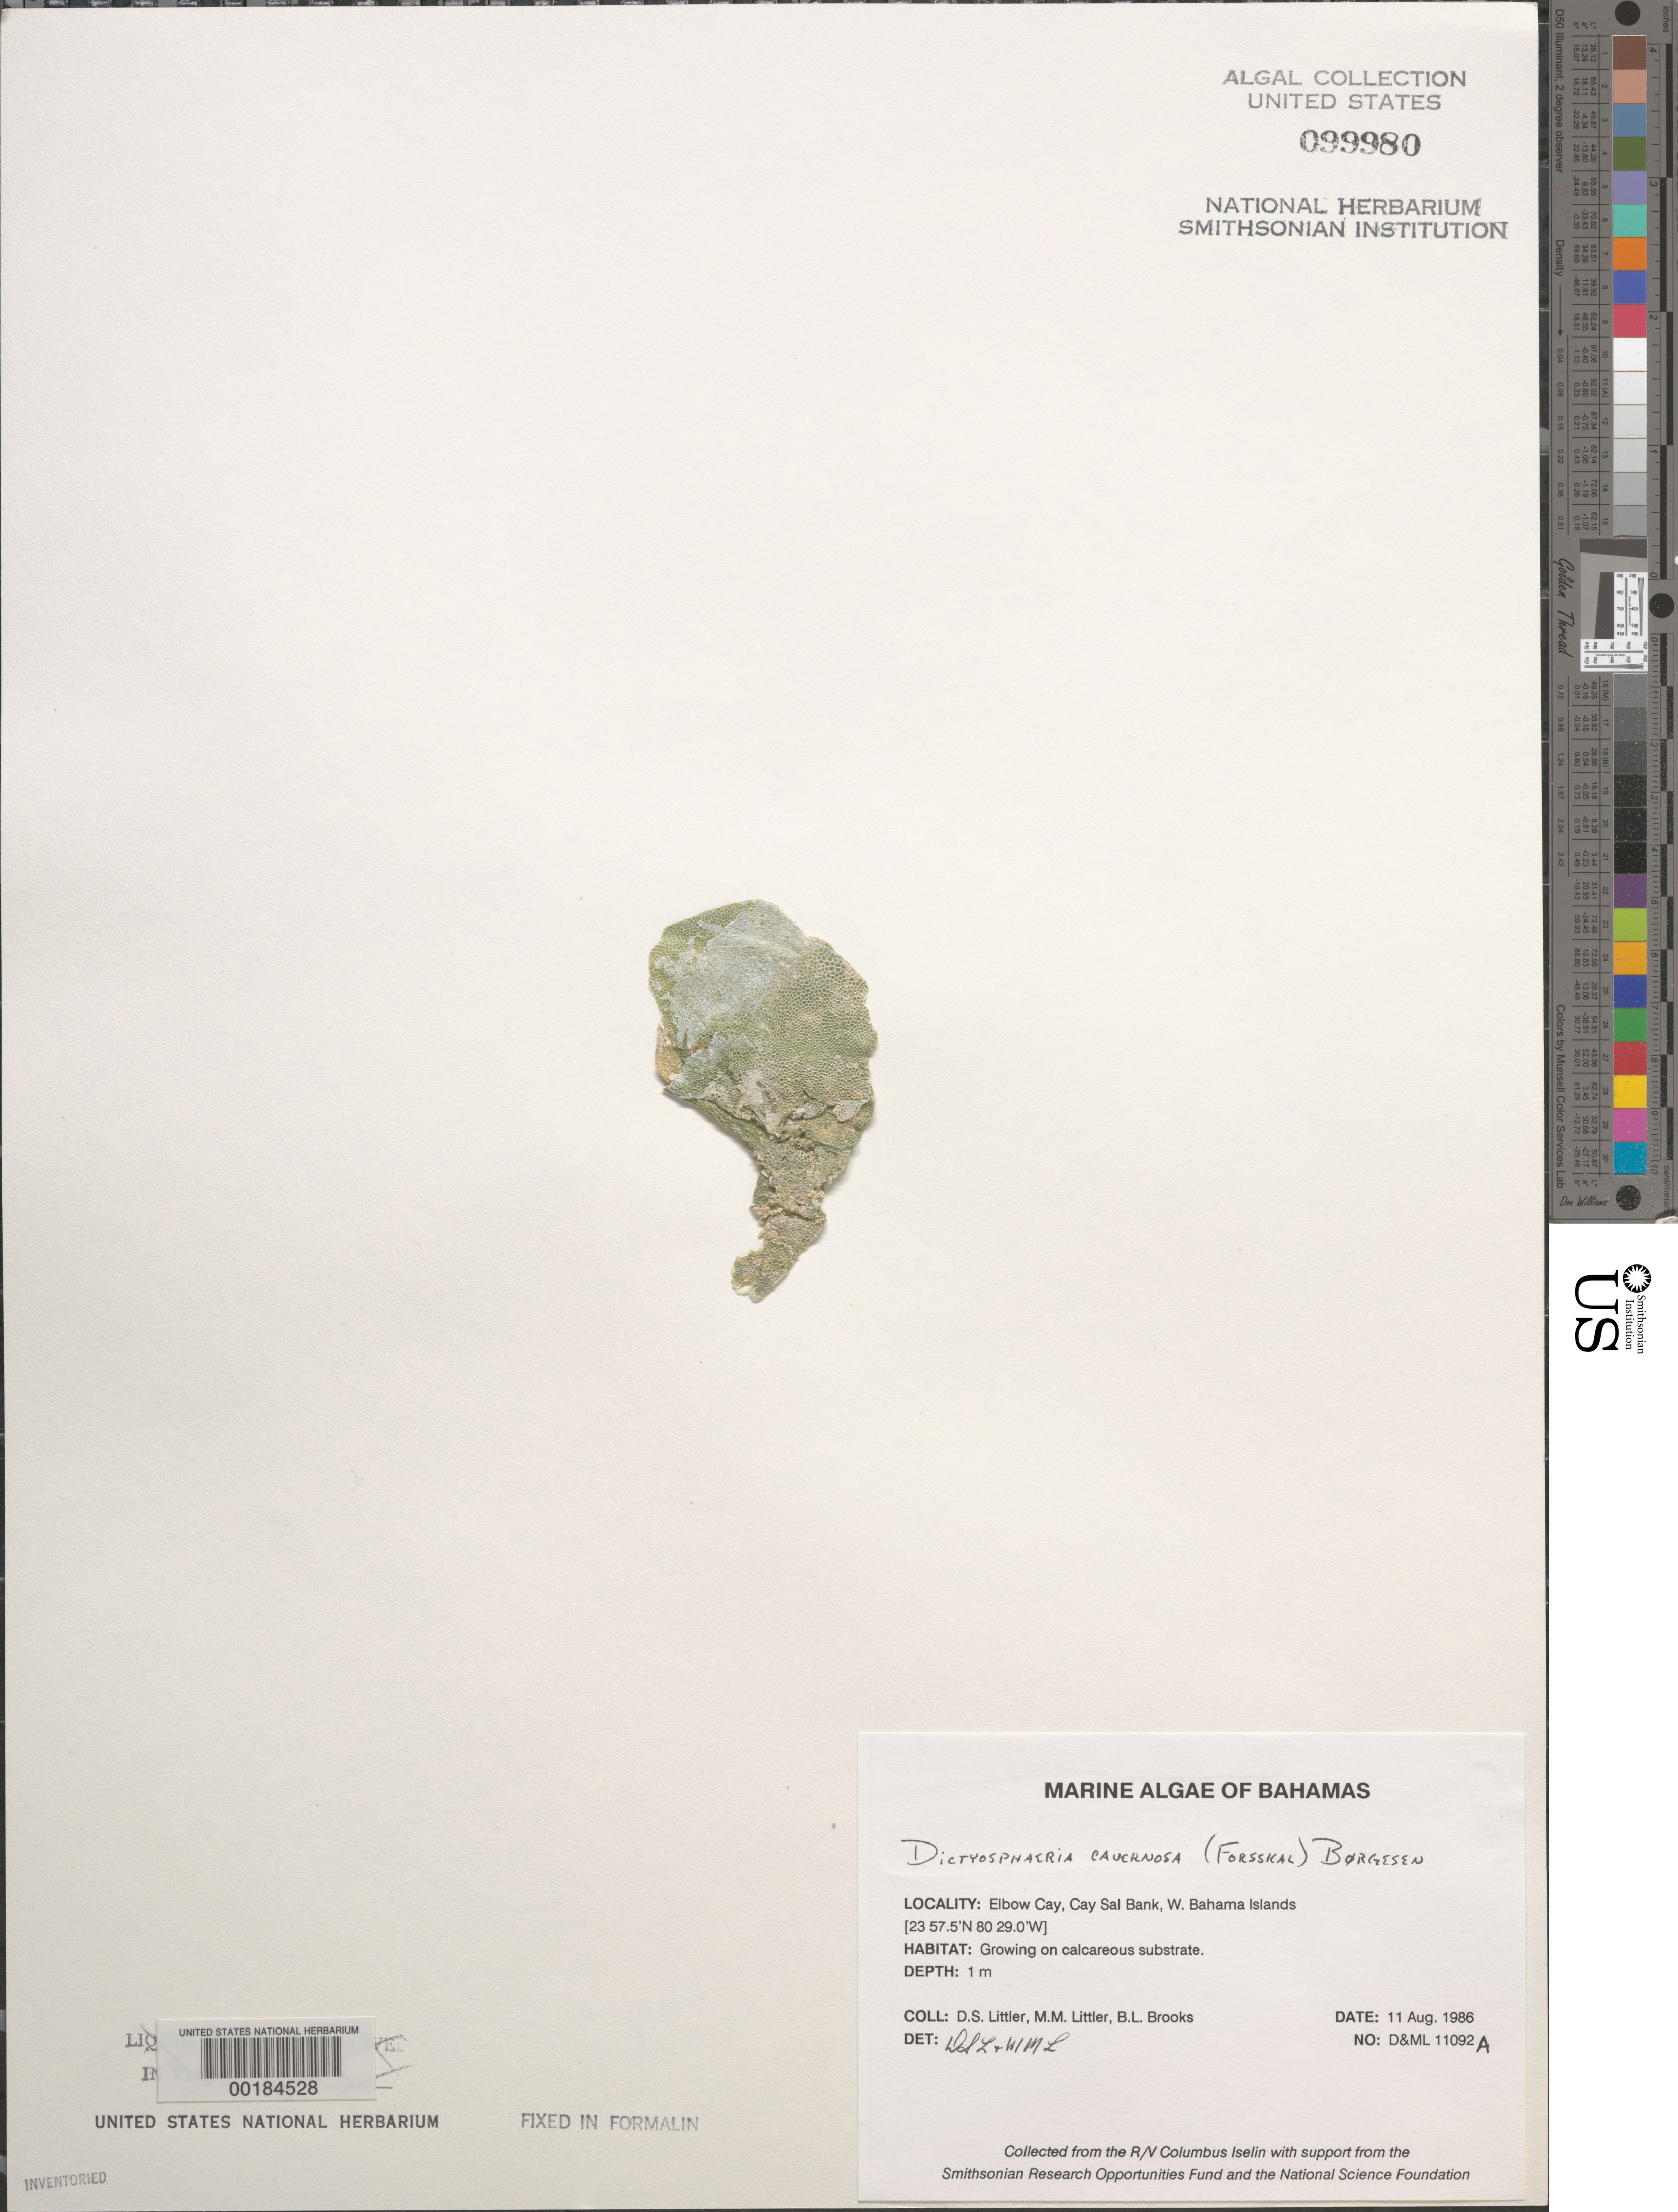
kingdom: Plantae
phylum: Chlorophyta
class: Ulvophyceae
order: Siphonocladales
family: Siphonocladaceae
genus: Dictyosphaeria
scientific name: Dictyosphaeria cavernosa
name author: (Forssk.) Børgesen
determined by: Littler, D. S.; Littler, M. M.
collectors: D. S. Littler, M. M. Littler & B. Brooks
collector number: D&ML 11092a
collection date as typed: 11 Aug 1986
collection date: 1986-08-11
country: Bahamas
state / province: Bimini Banks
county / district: Bimini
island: Elbow Cay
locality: Cay Sal Banks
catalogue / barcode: US 99980